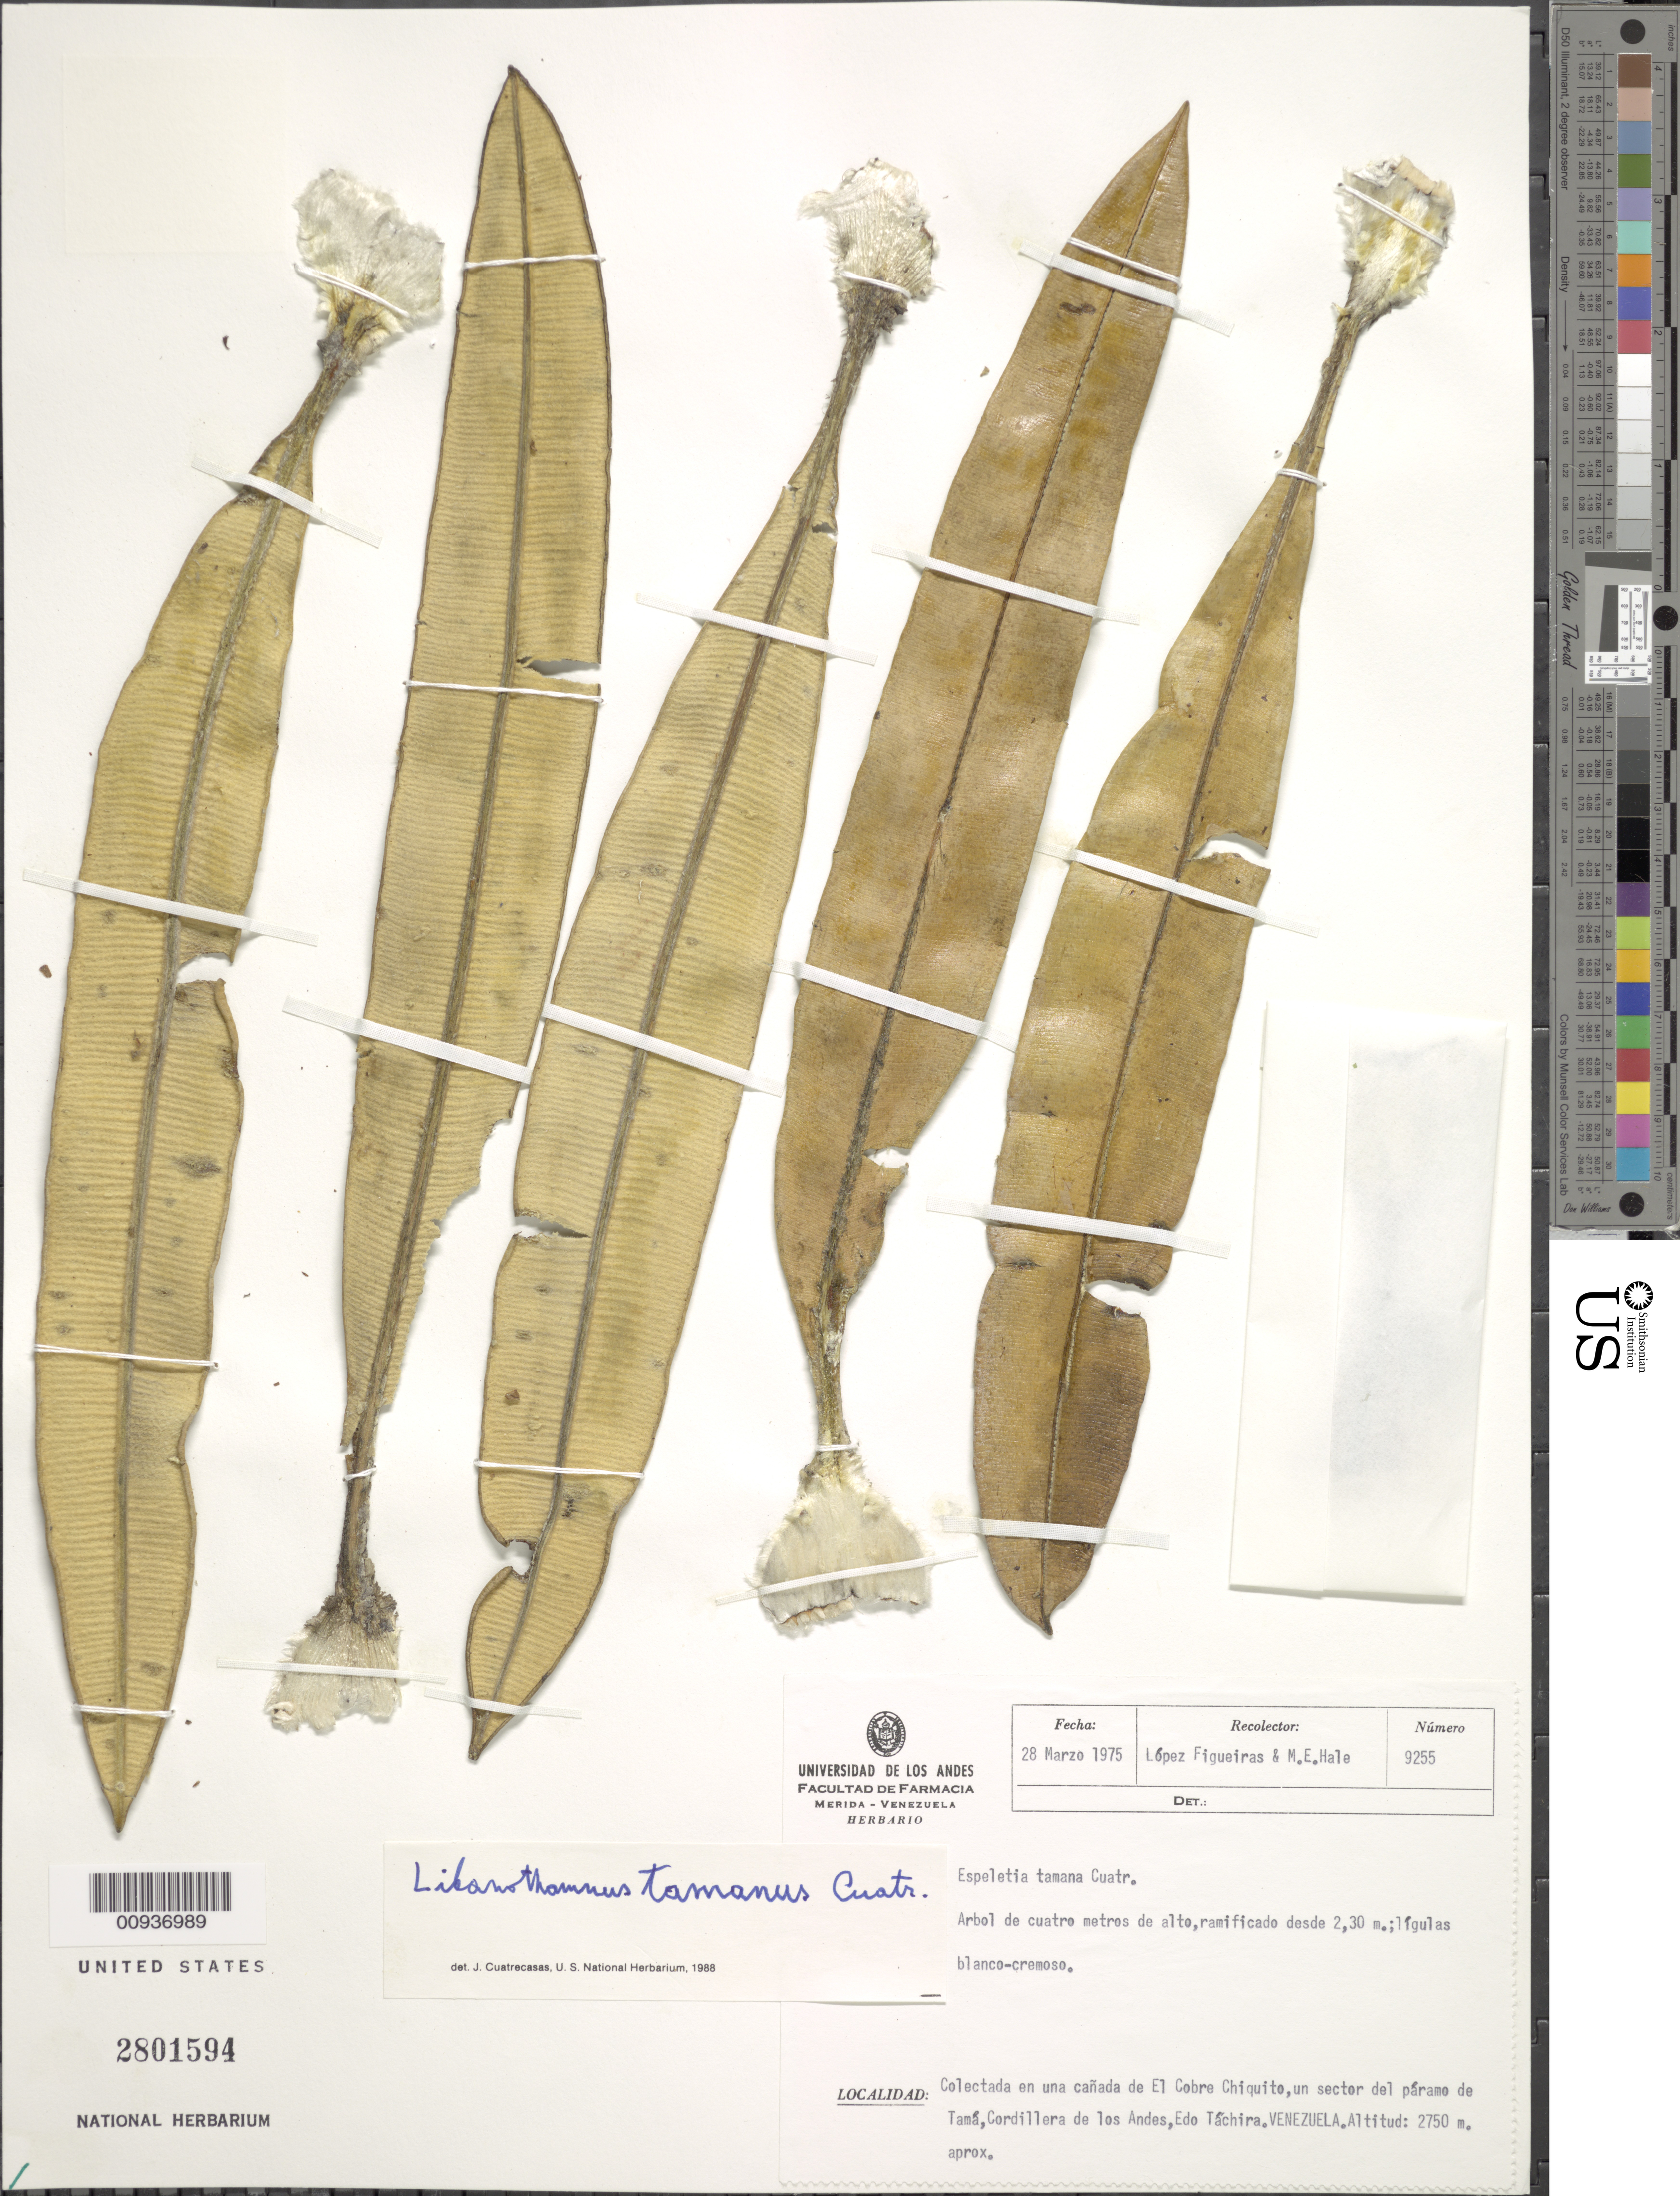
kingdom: Plantae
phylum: Tracheophyta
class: Magnoliopsida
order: Asterales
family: Asteraceae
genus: Libanothamnus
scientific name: Libanothamnus tamanus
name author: (Cuatrec.) Cuatrec.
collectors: L. Figueiras & M. Hale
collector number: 9255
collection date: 1975-03-28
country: Venezuela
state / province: Tachira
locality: Una canada de El Cobre Chiquito, un sector del paramo de Tama, Cordillera de Los Andes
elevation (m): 2750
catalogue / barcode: US 2801594